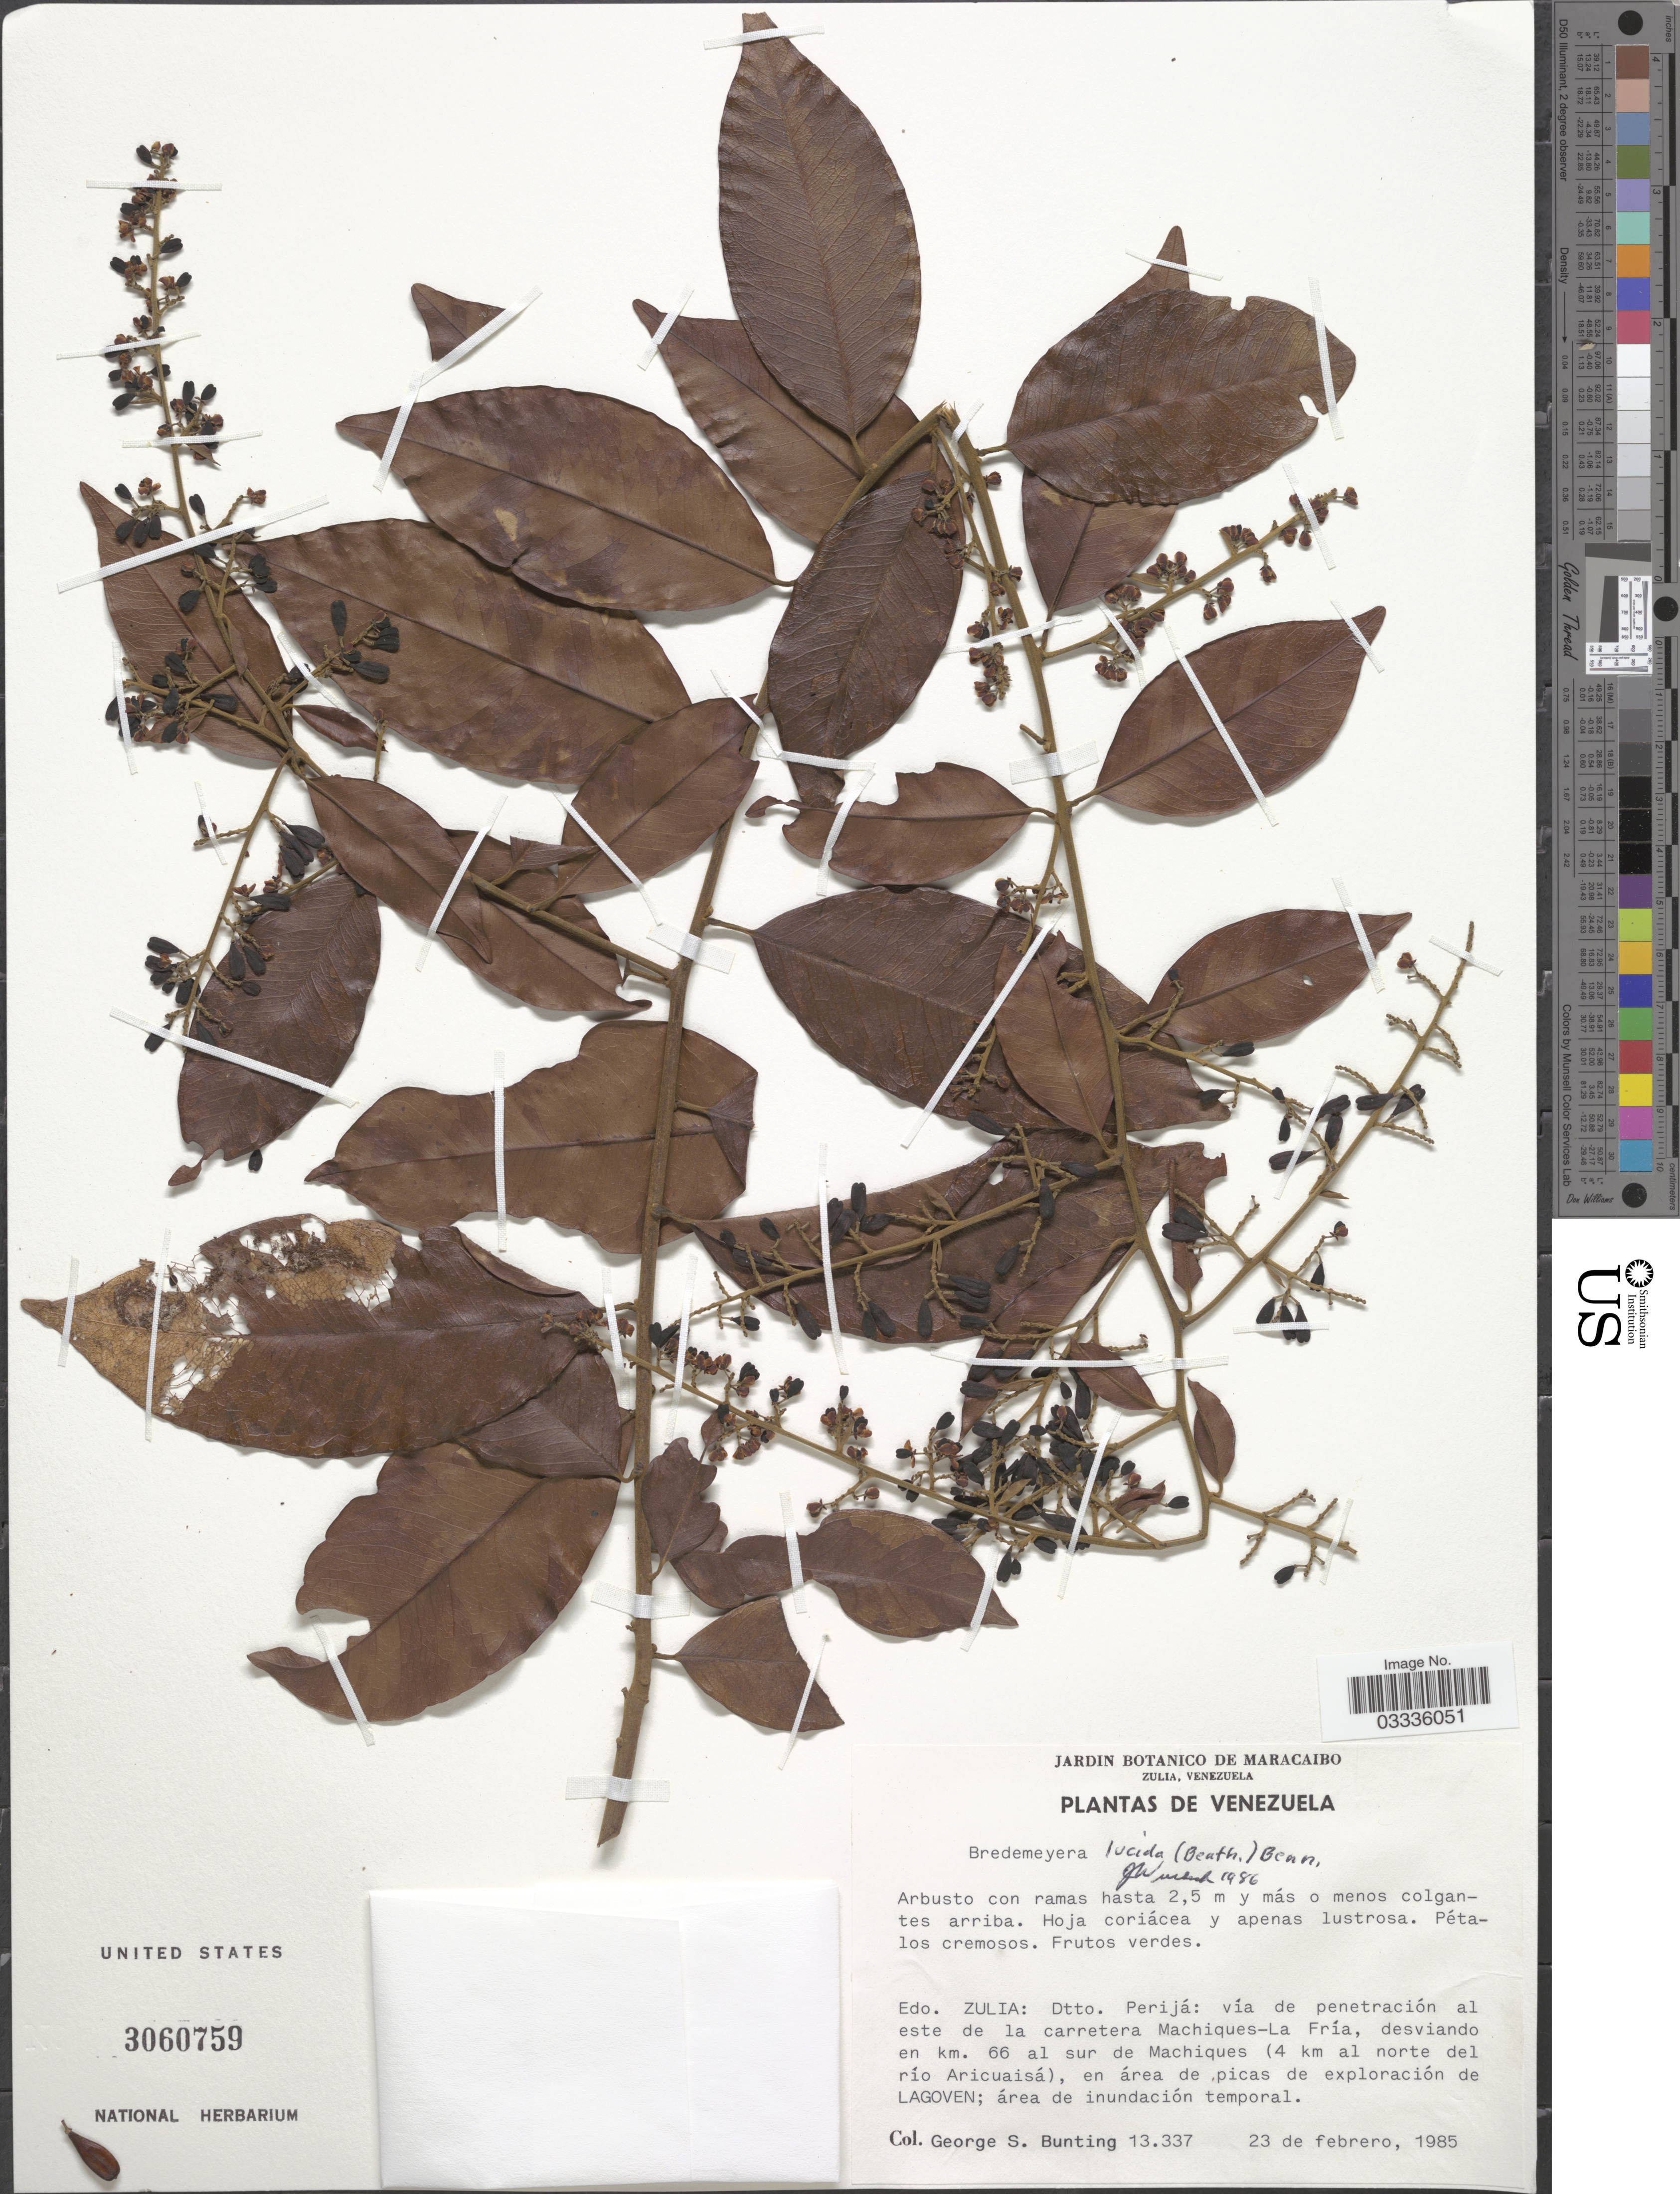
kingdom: Plantae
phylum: Tracheophyta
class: Magnoliopsida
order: Fabales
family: Polygalaceae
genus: Bredemeyera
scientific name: Bredemeyera lucida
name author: (Benth.) Klotzsch ex Hassk.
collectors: G. S. Bunting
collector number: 13337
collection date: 1985-02-23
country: Venezuela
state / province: Zulia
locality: Dtto. Perijá: vía de penetración al este de la carretera Machiques-La Fría, desviando en km. 66 al sur de Machiques (4 km al norte del río Aricuaisá), en área de picas de exploración de Lagoven.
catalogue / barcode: US 3060759